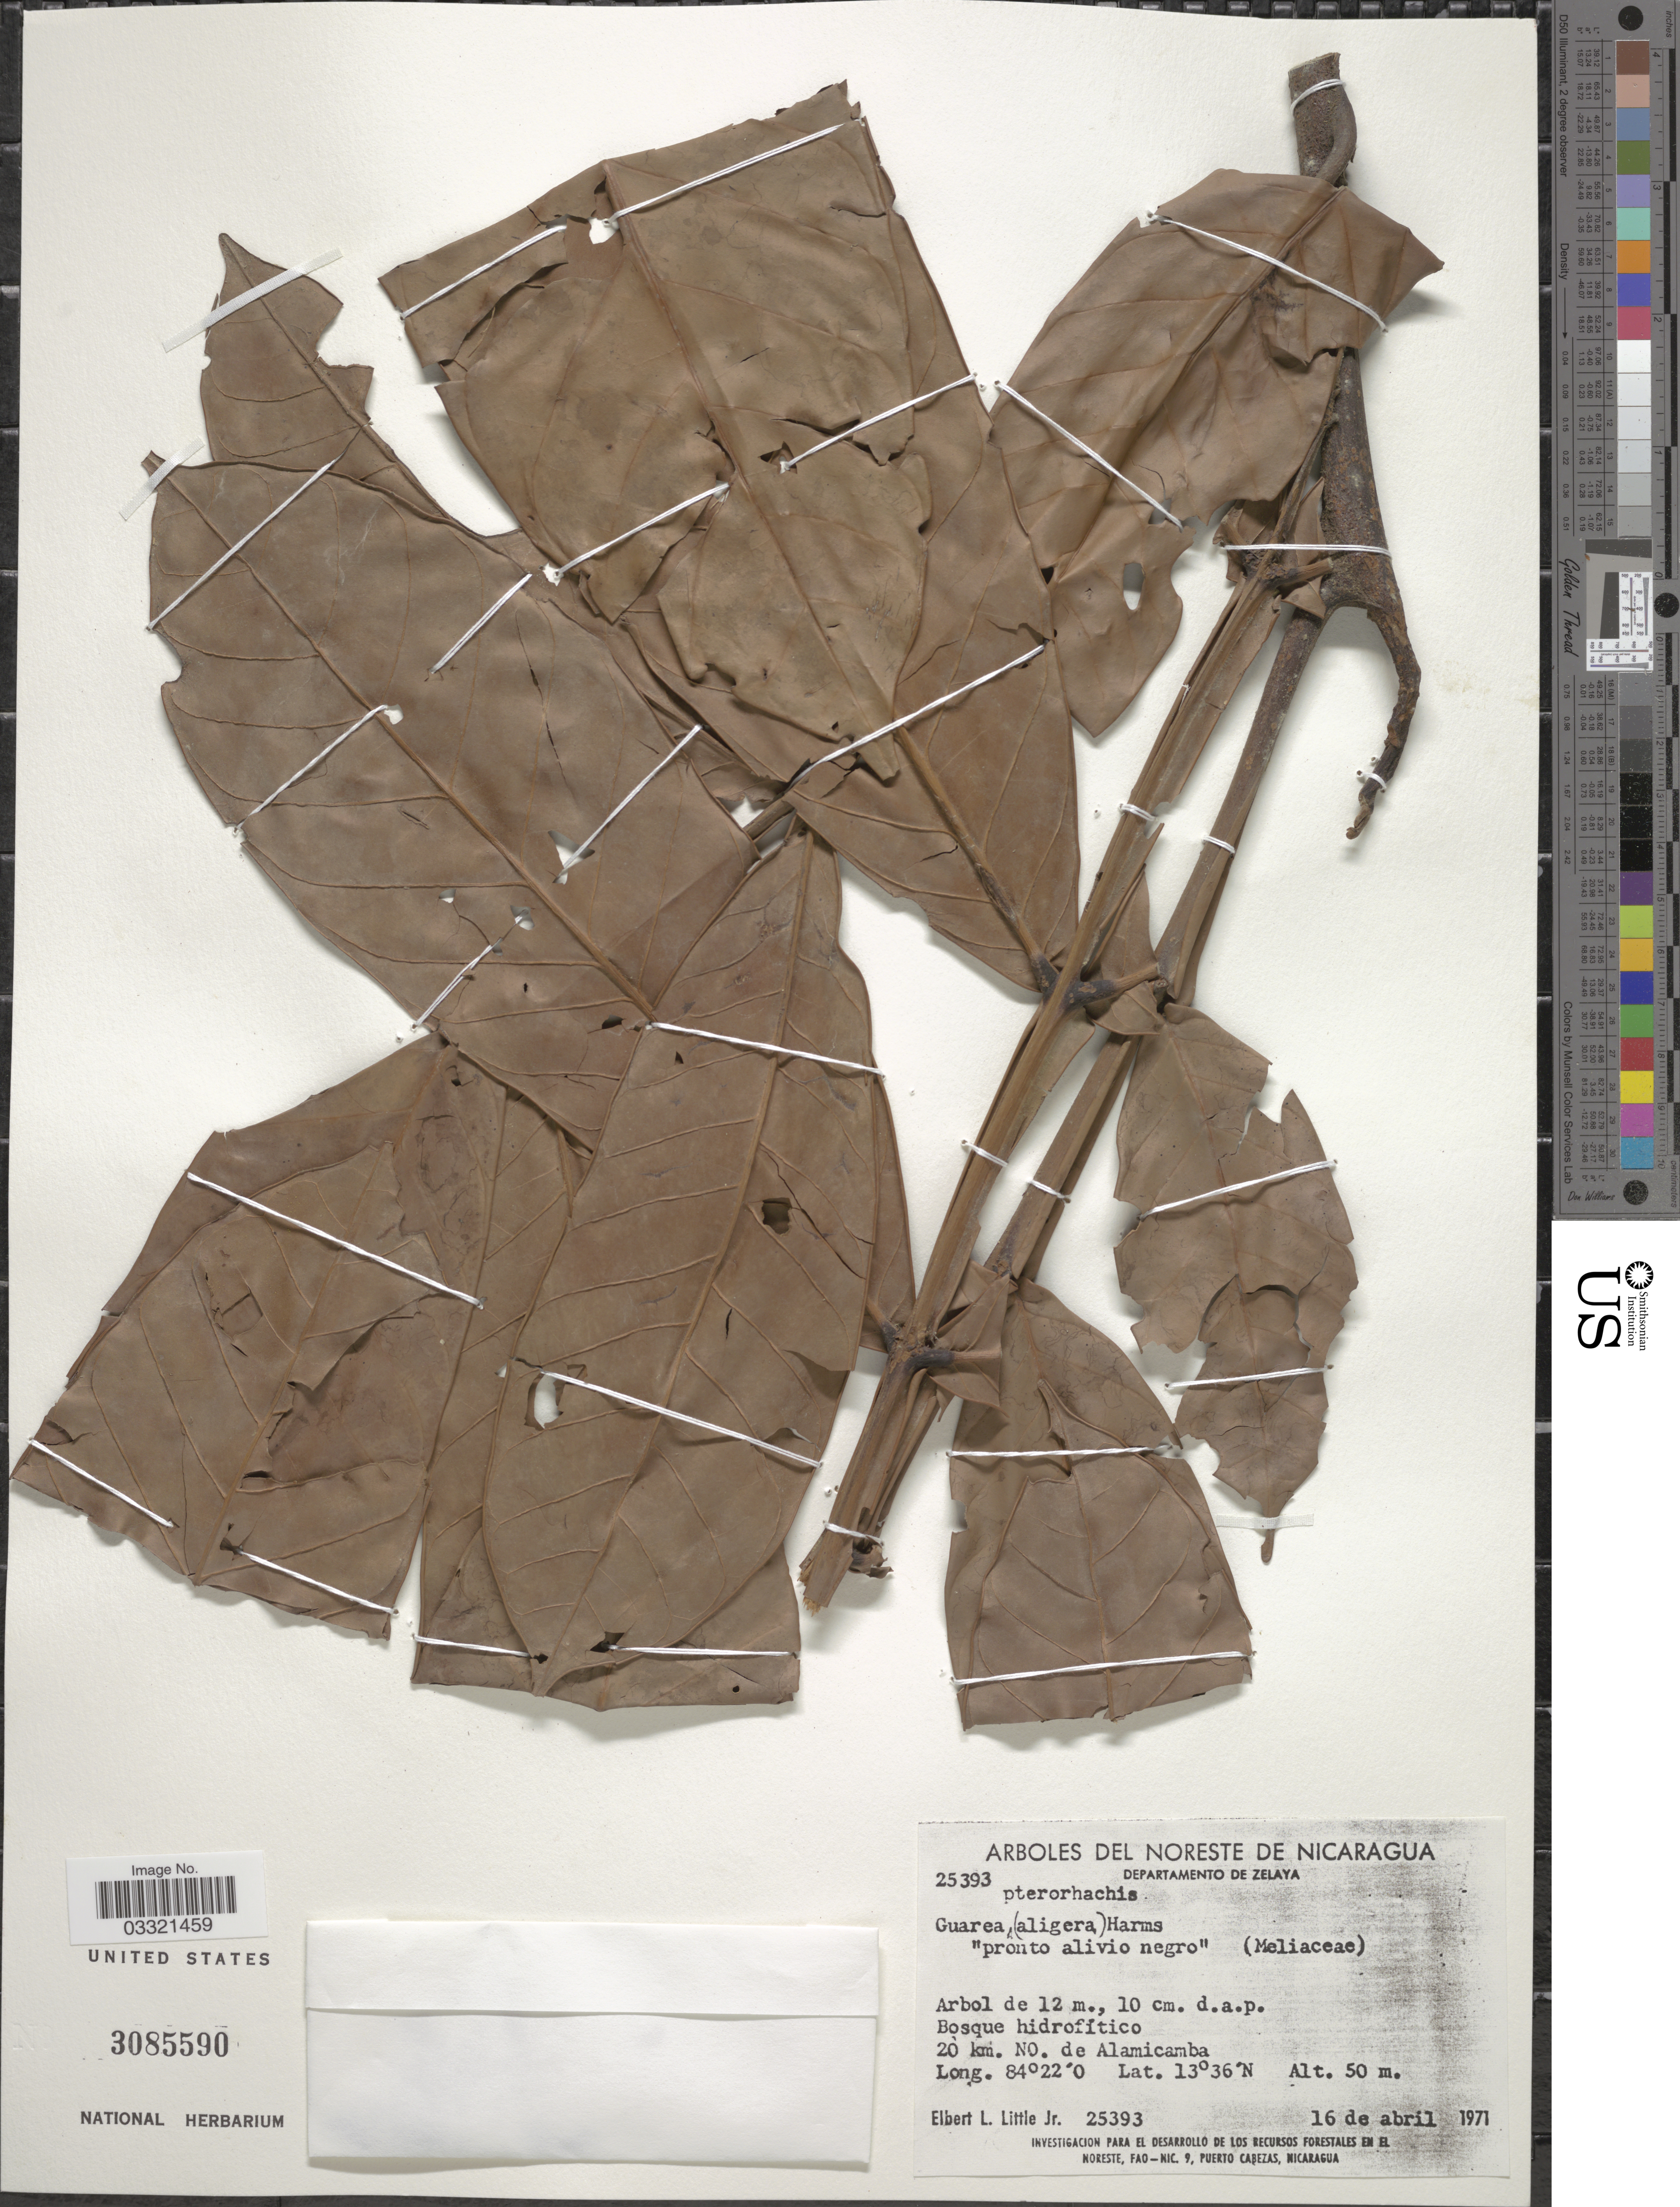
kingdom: Plantae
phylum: Tracheophyta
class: Magnoliopsida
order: Sapindales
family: Meliaceae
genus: Guarea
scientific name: Guarea pterorhachis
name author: Harms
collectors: E. L. Little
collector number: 25393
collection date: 1971-04-16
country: Nicaragua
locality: Noreste de Nicaragua. Departamento de Zelaya. 20 km. NO. de Alamicamba.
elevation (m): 50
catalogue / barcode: US 3085590